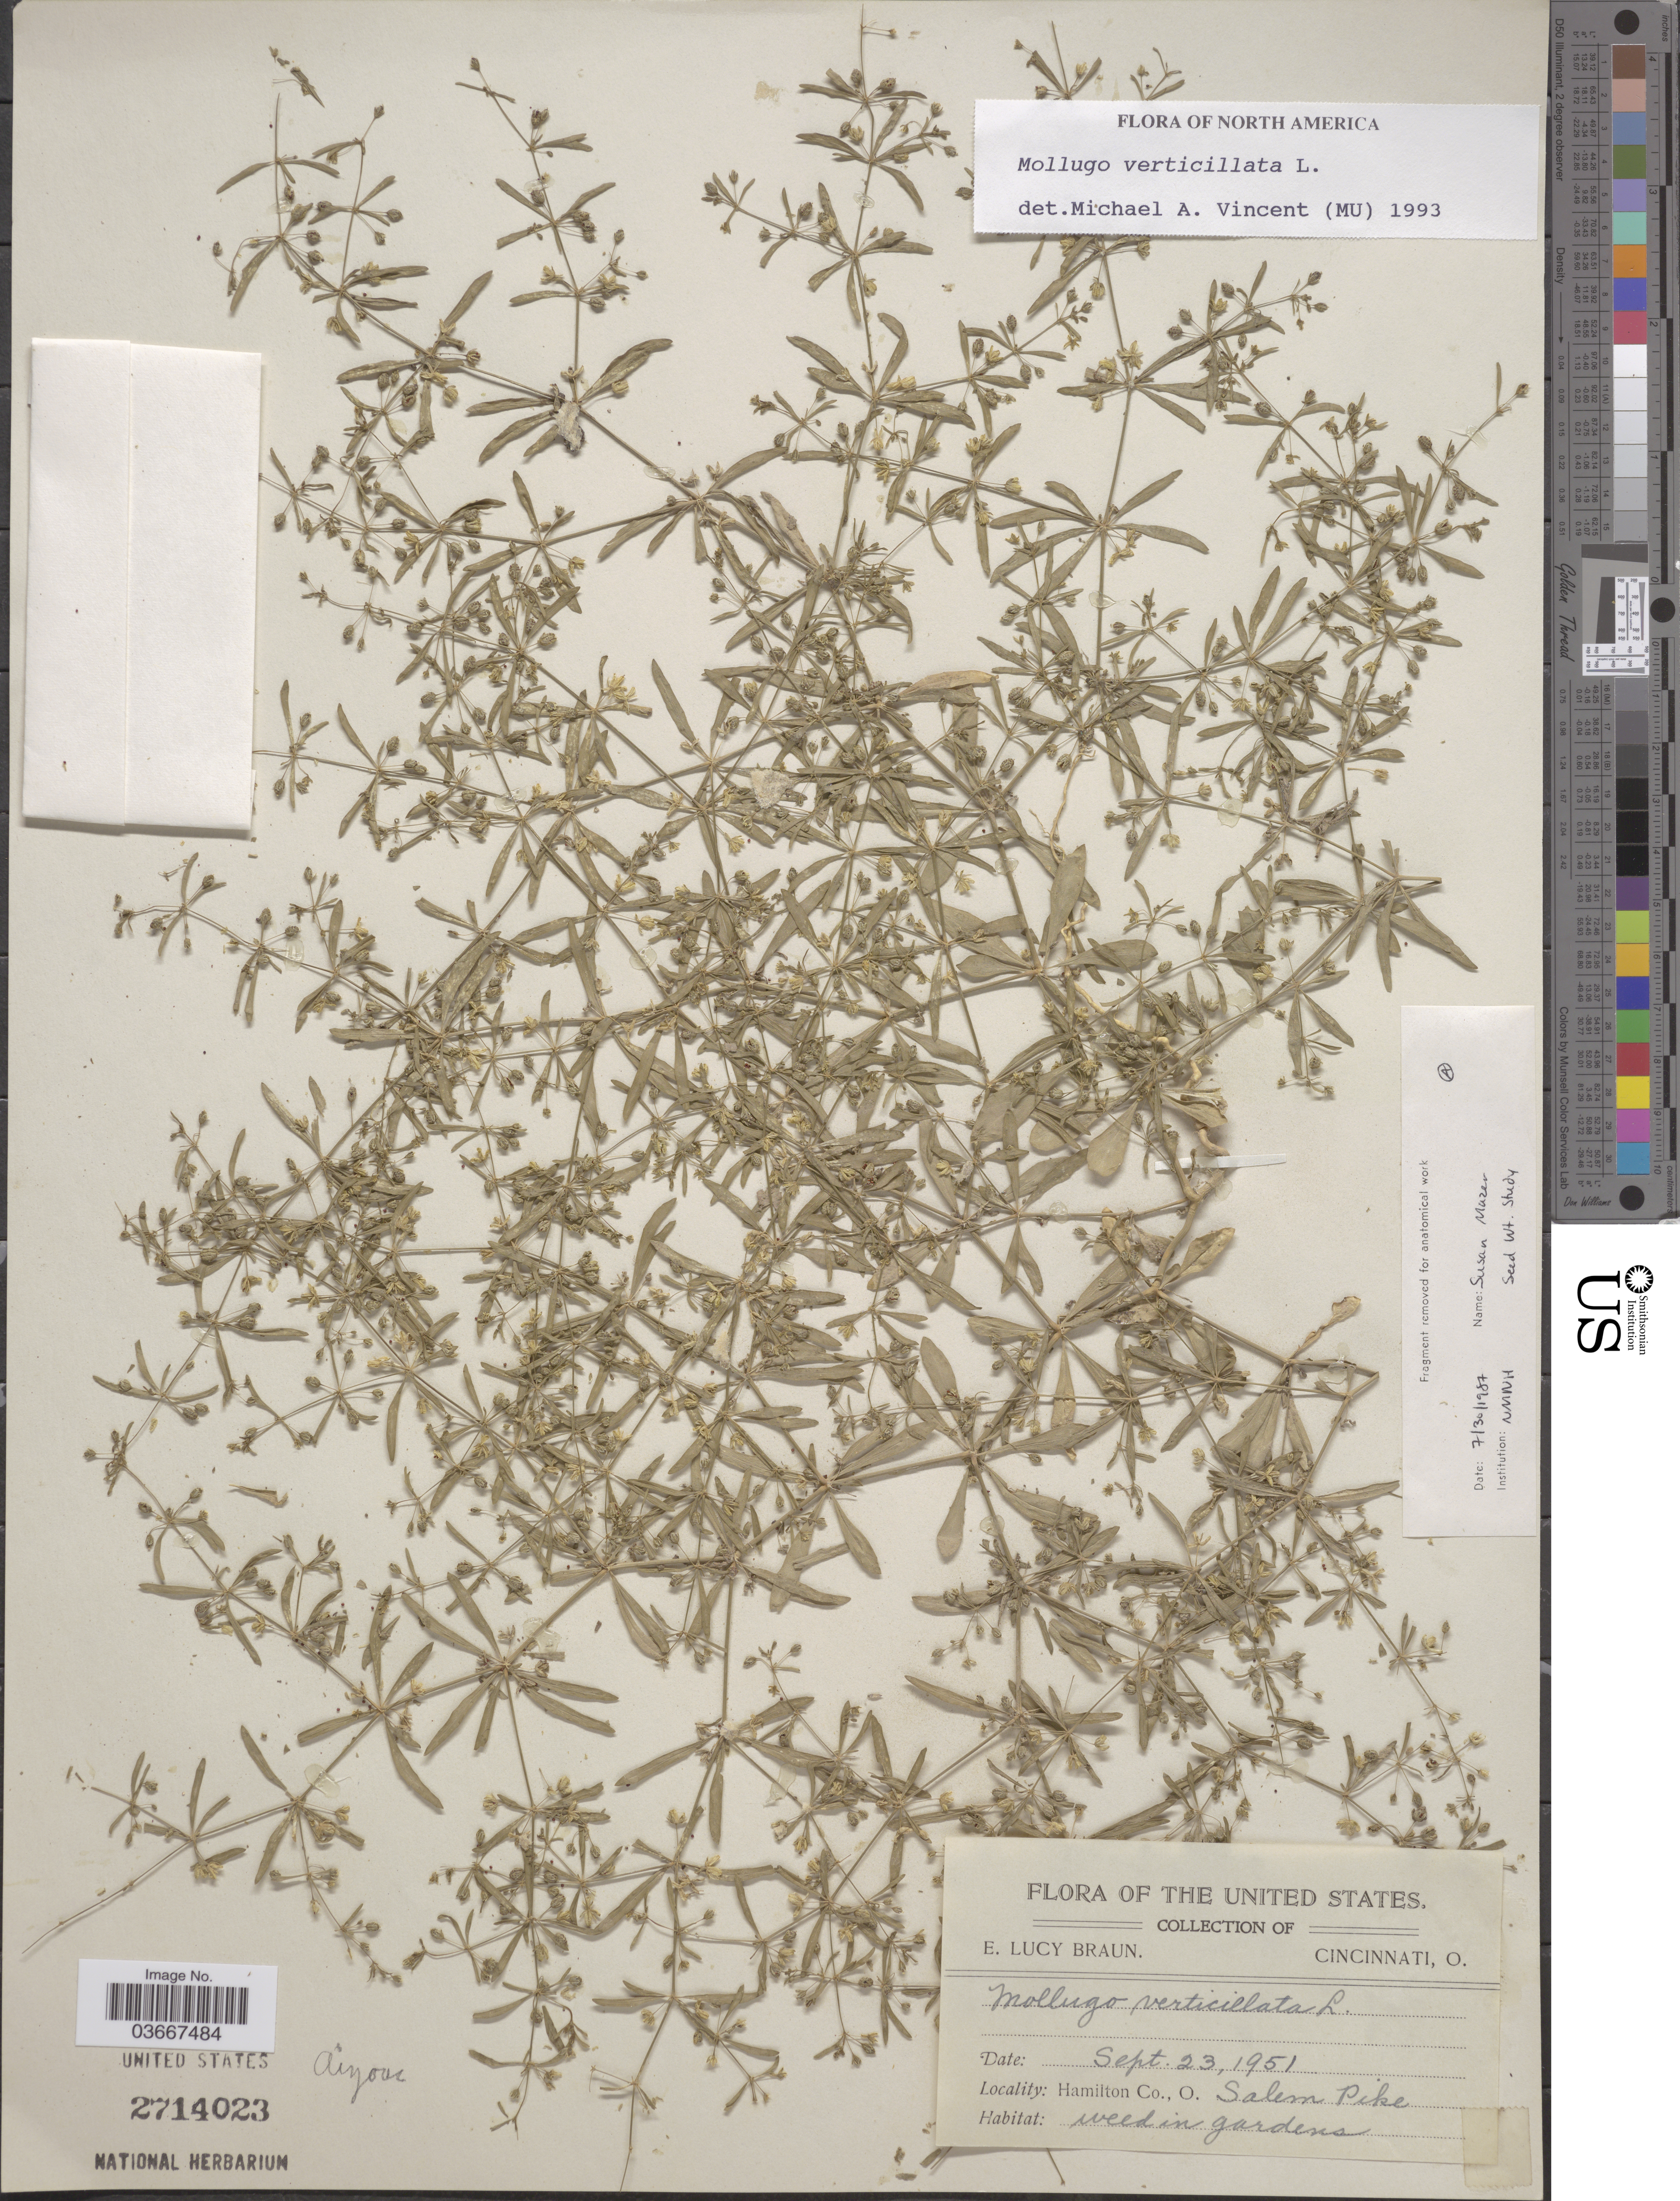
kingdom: Plantae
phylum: Tracheophyta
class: Magnoliopsida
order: Caryophyllales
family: Molluginaceae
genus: Mollugo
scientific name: Mollugo verticillata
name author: L.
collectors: E. L. Braun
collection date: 1951-09-23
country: United States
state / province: Ohio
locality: Hamilton Co., Salem Pike.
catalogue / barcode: US 2714023